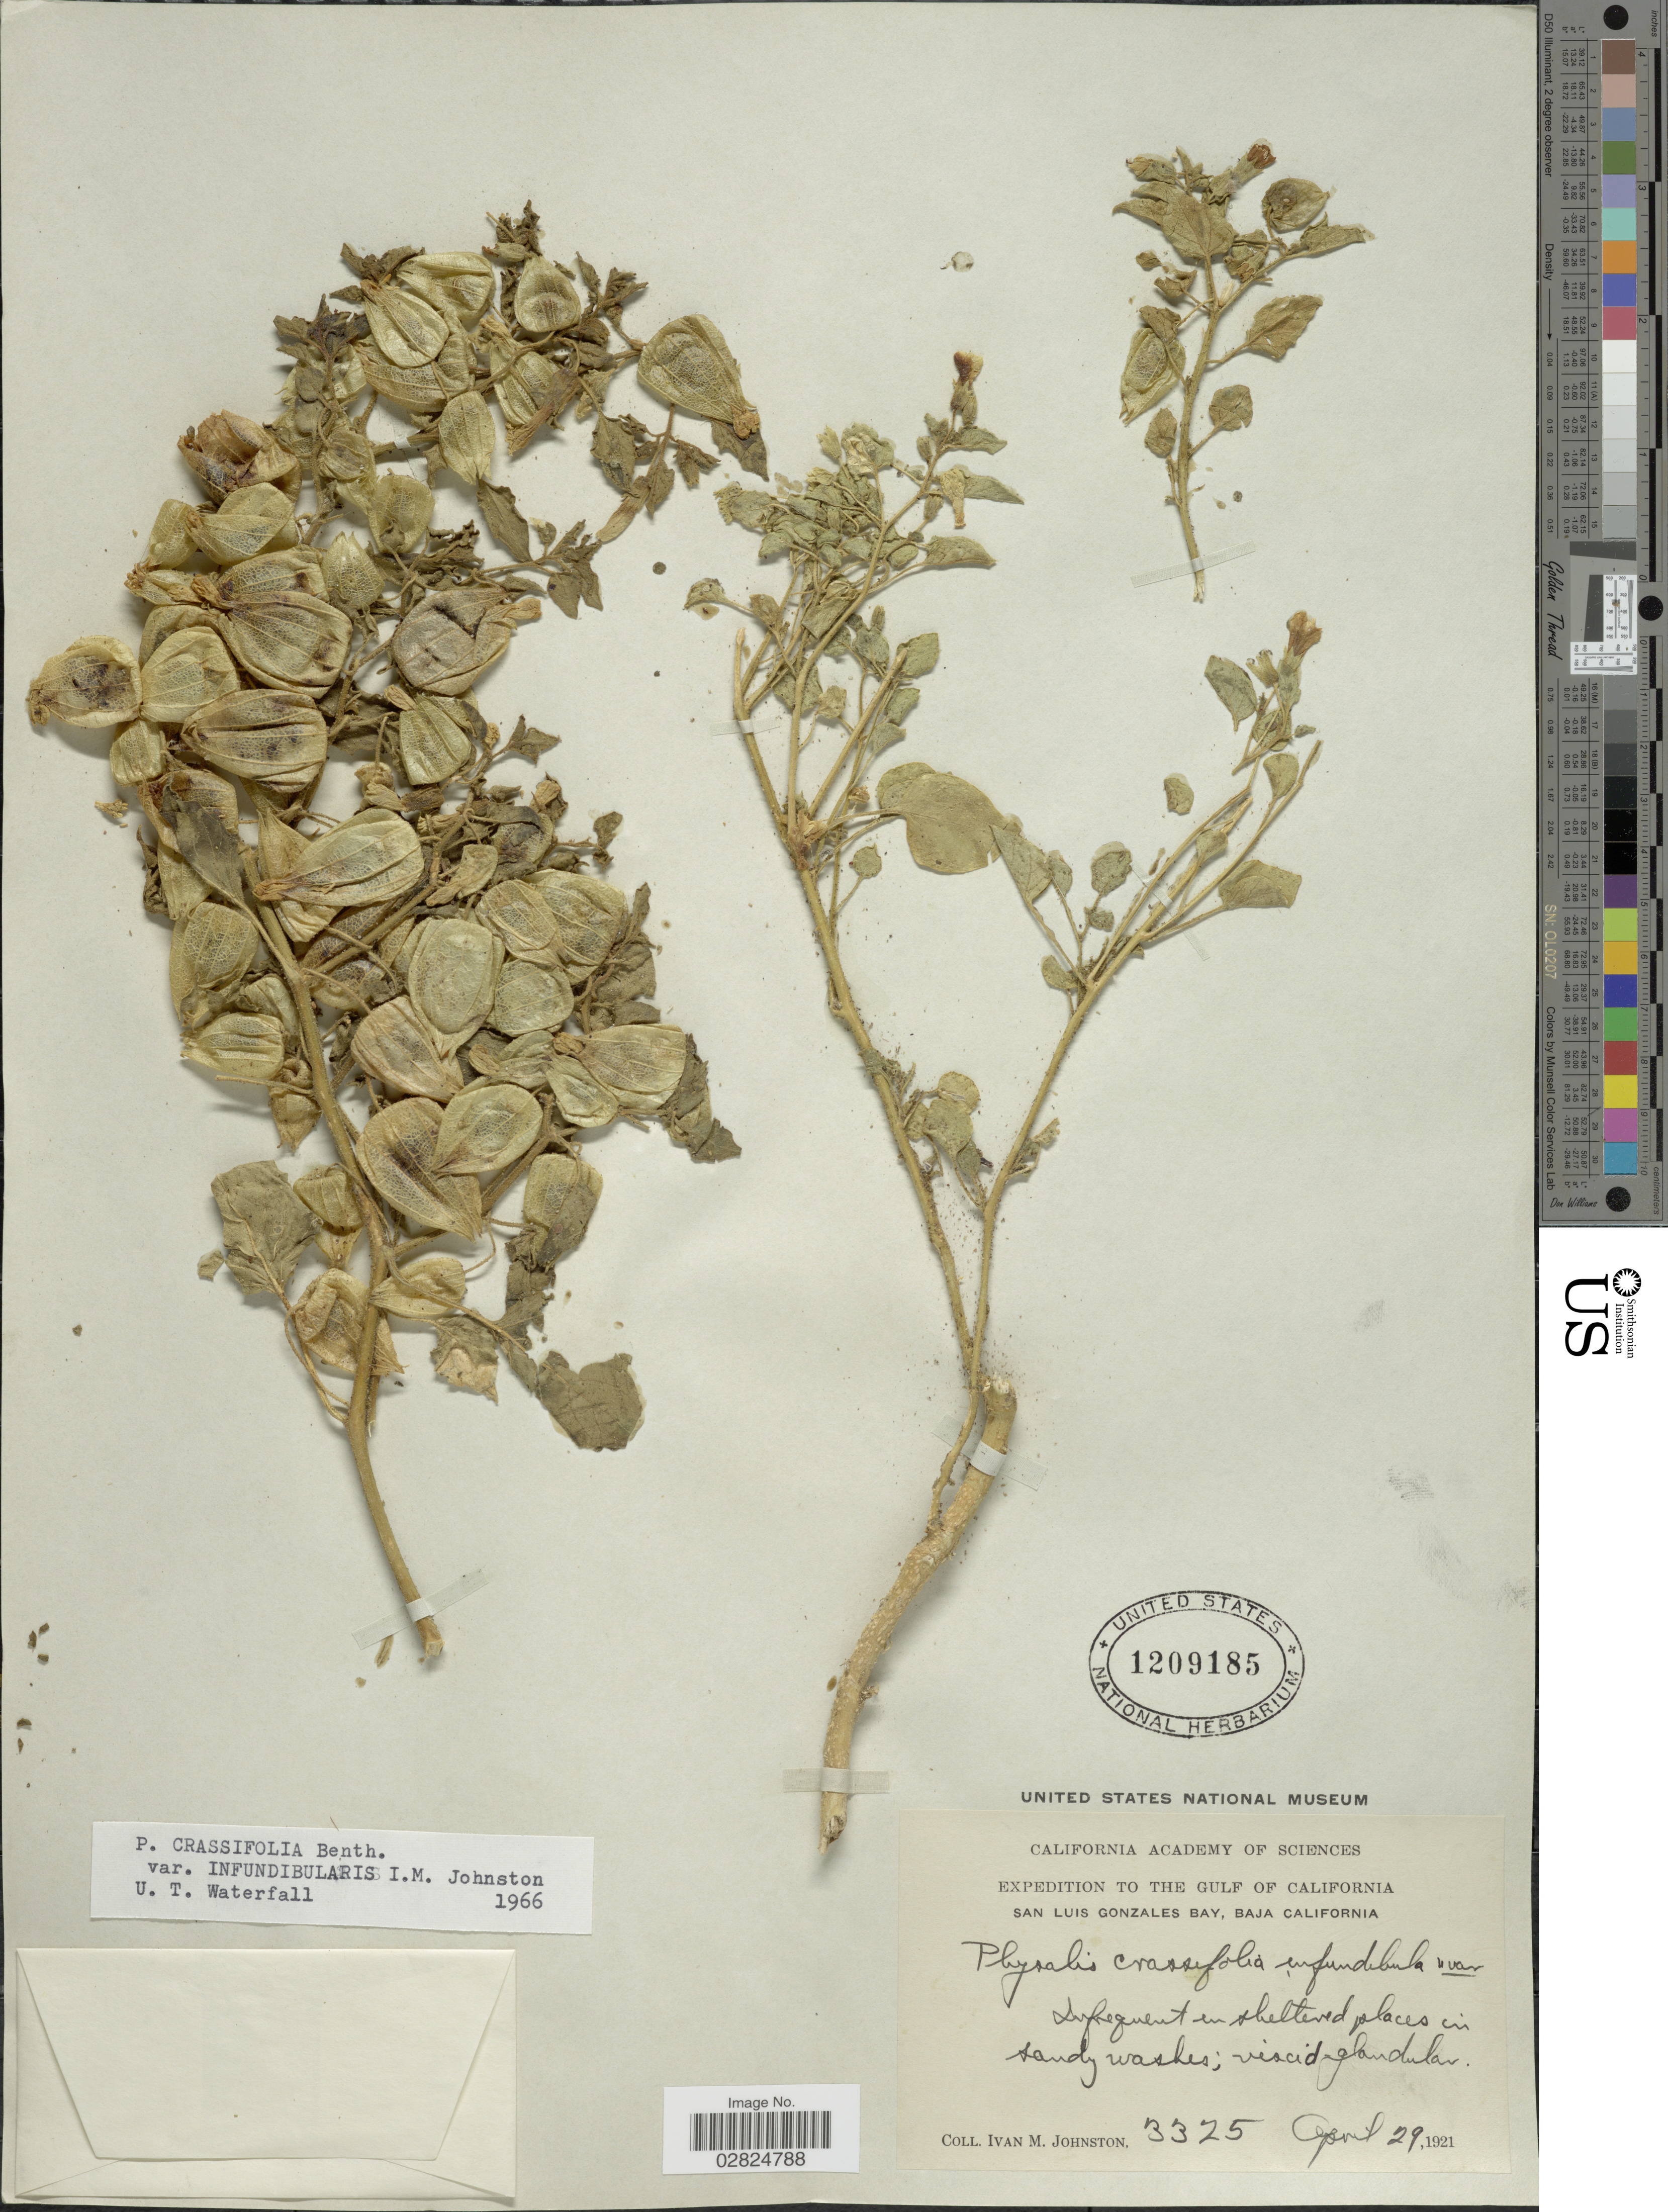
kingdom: Plantae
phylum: Tracheophyta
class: Magnoliopsida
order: Solanales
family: Solanaceae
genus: Physalis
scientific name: Physalis crassifolia var. infundibularis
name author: I.M. Johnst.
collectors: I.M. Johnston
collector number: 3325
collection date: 1921-04-29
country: Mexico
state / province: Baja California Norte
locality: Gulf of California. San Luis Gonzales Bay.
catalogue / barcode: US 1209185